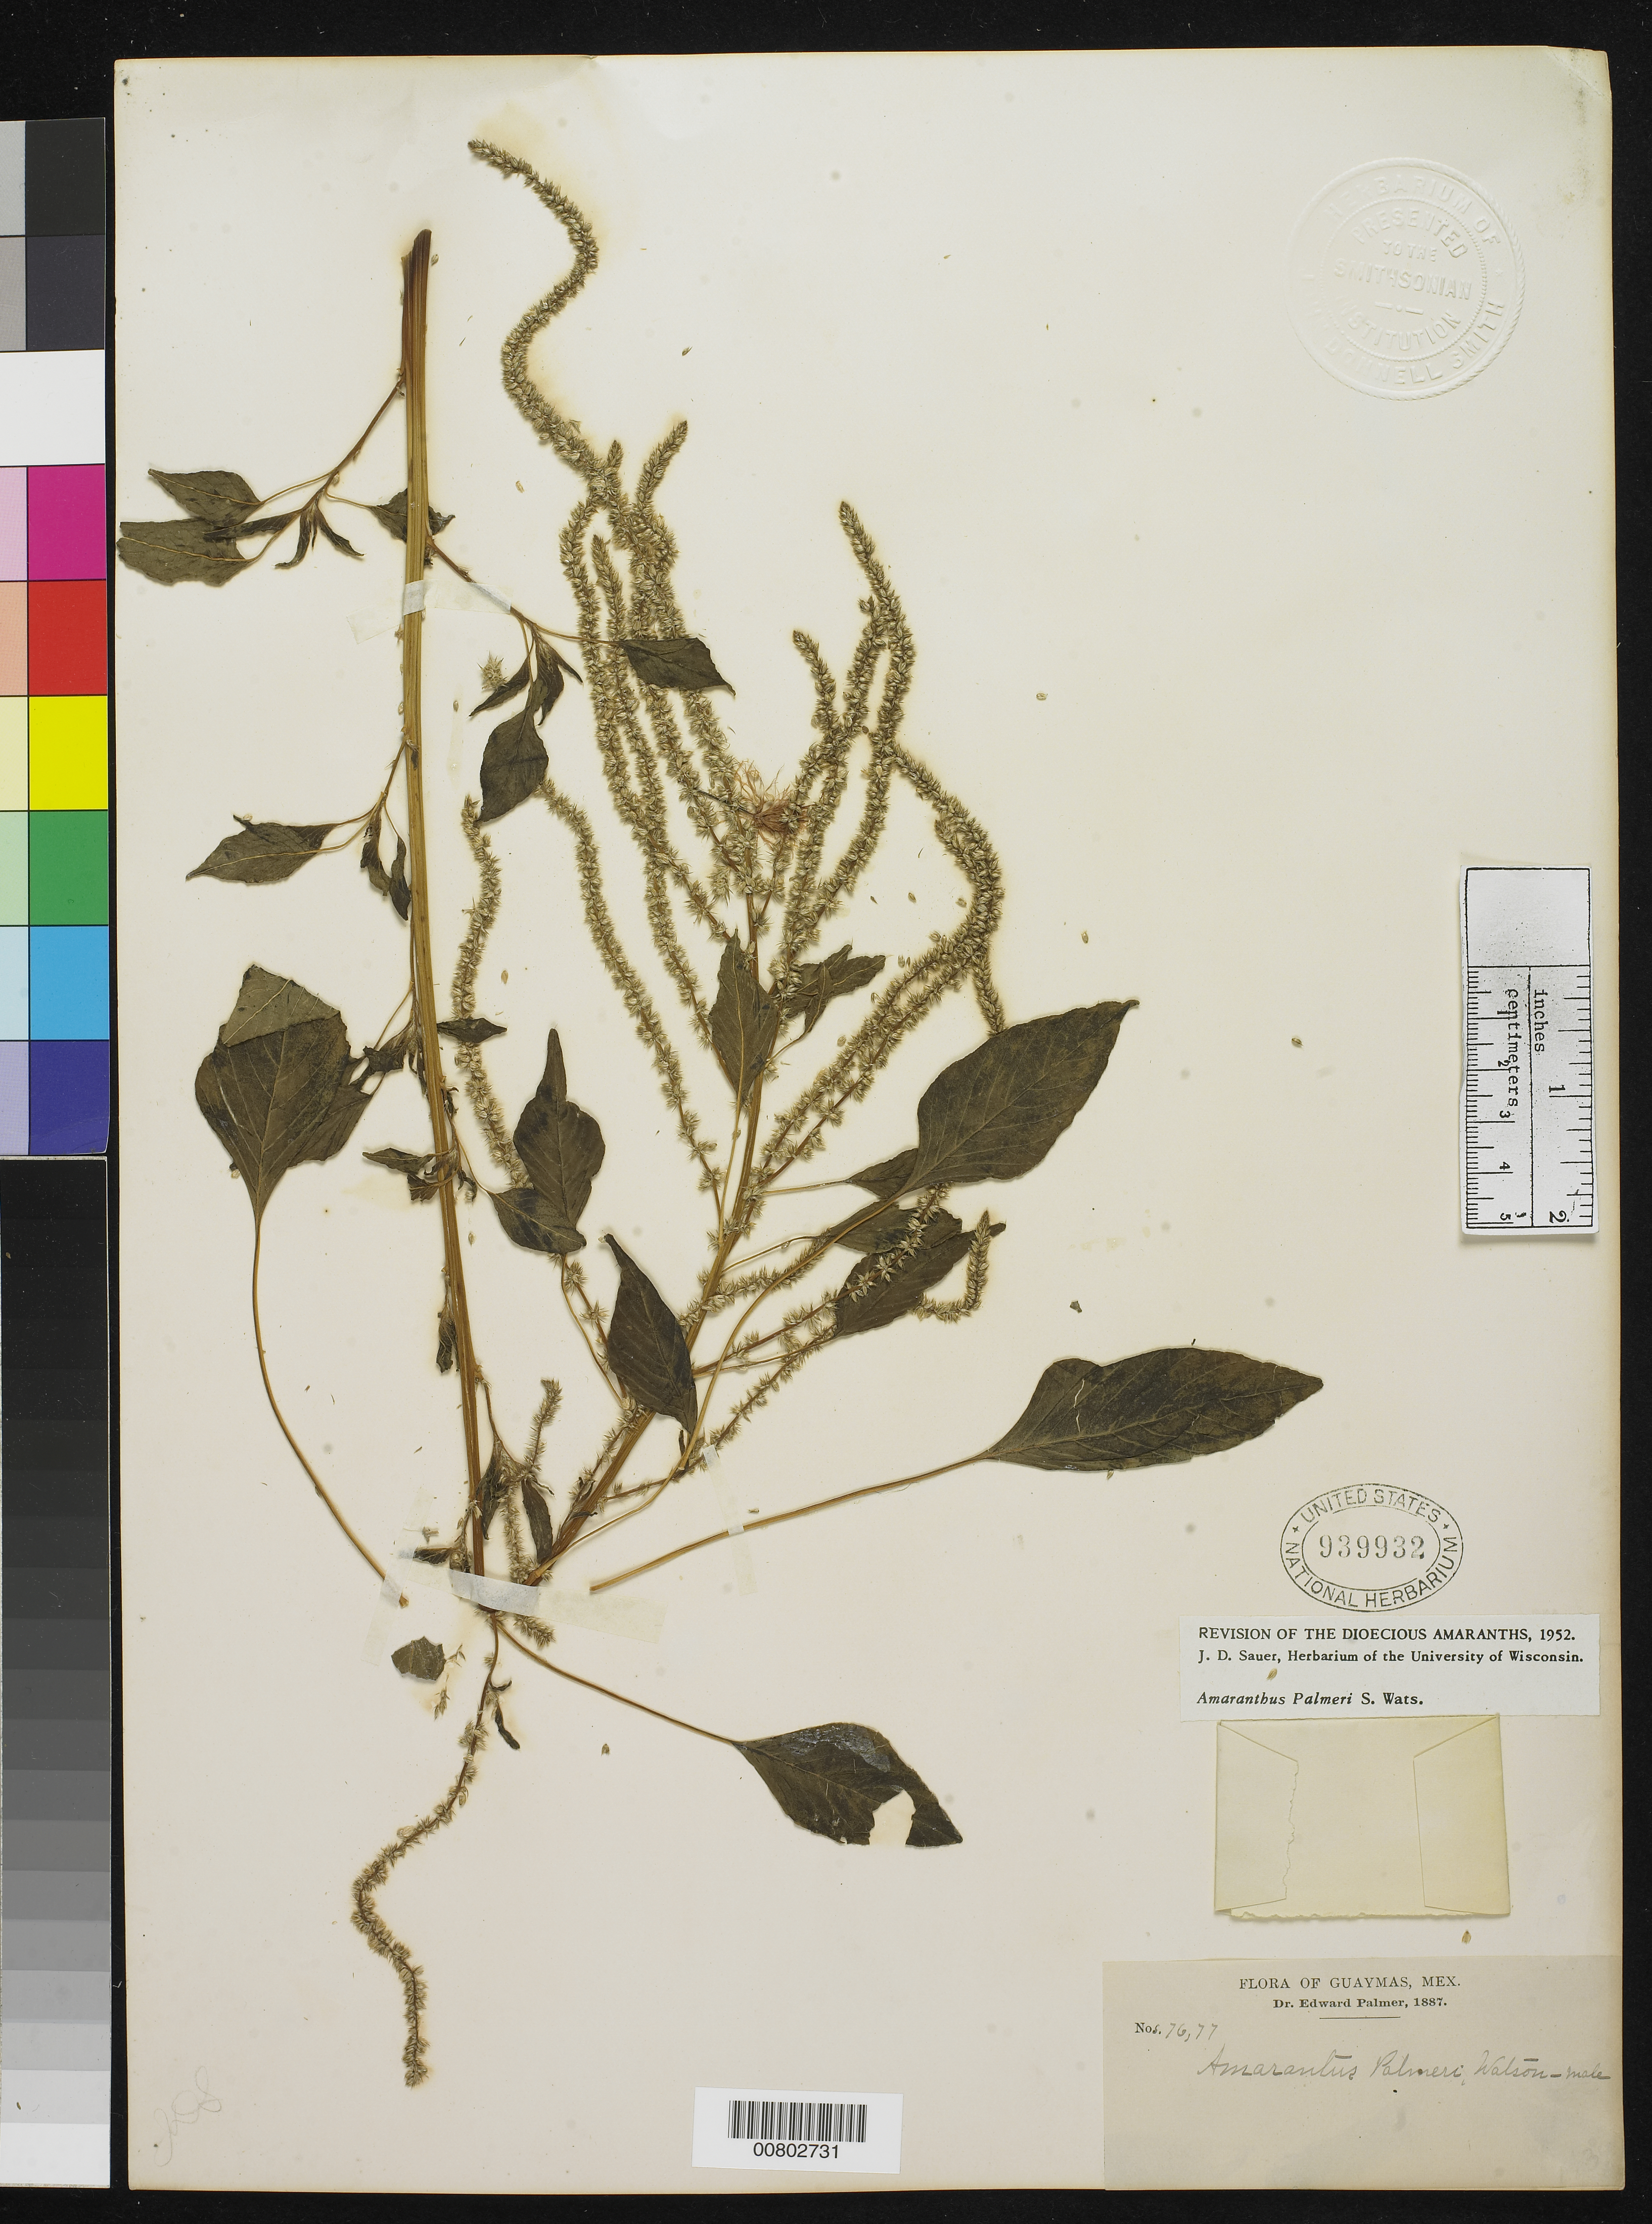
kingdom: Plantae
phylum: Tracheophyta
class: Magnoliopsida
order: Caryophyllales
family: Amaranthaceae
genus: Amaranthus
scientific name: Amaranthus palmeri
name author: S. Watson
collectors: E. Palmer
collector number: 76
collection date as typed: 1887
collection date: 1887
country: Mexico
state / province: Sonora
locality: Guaymas, Sonora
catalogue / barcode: US 939932